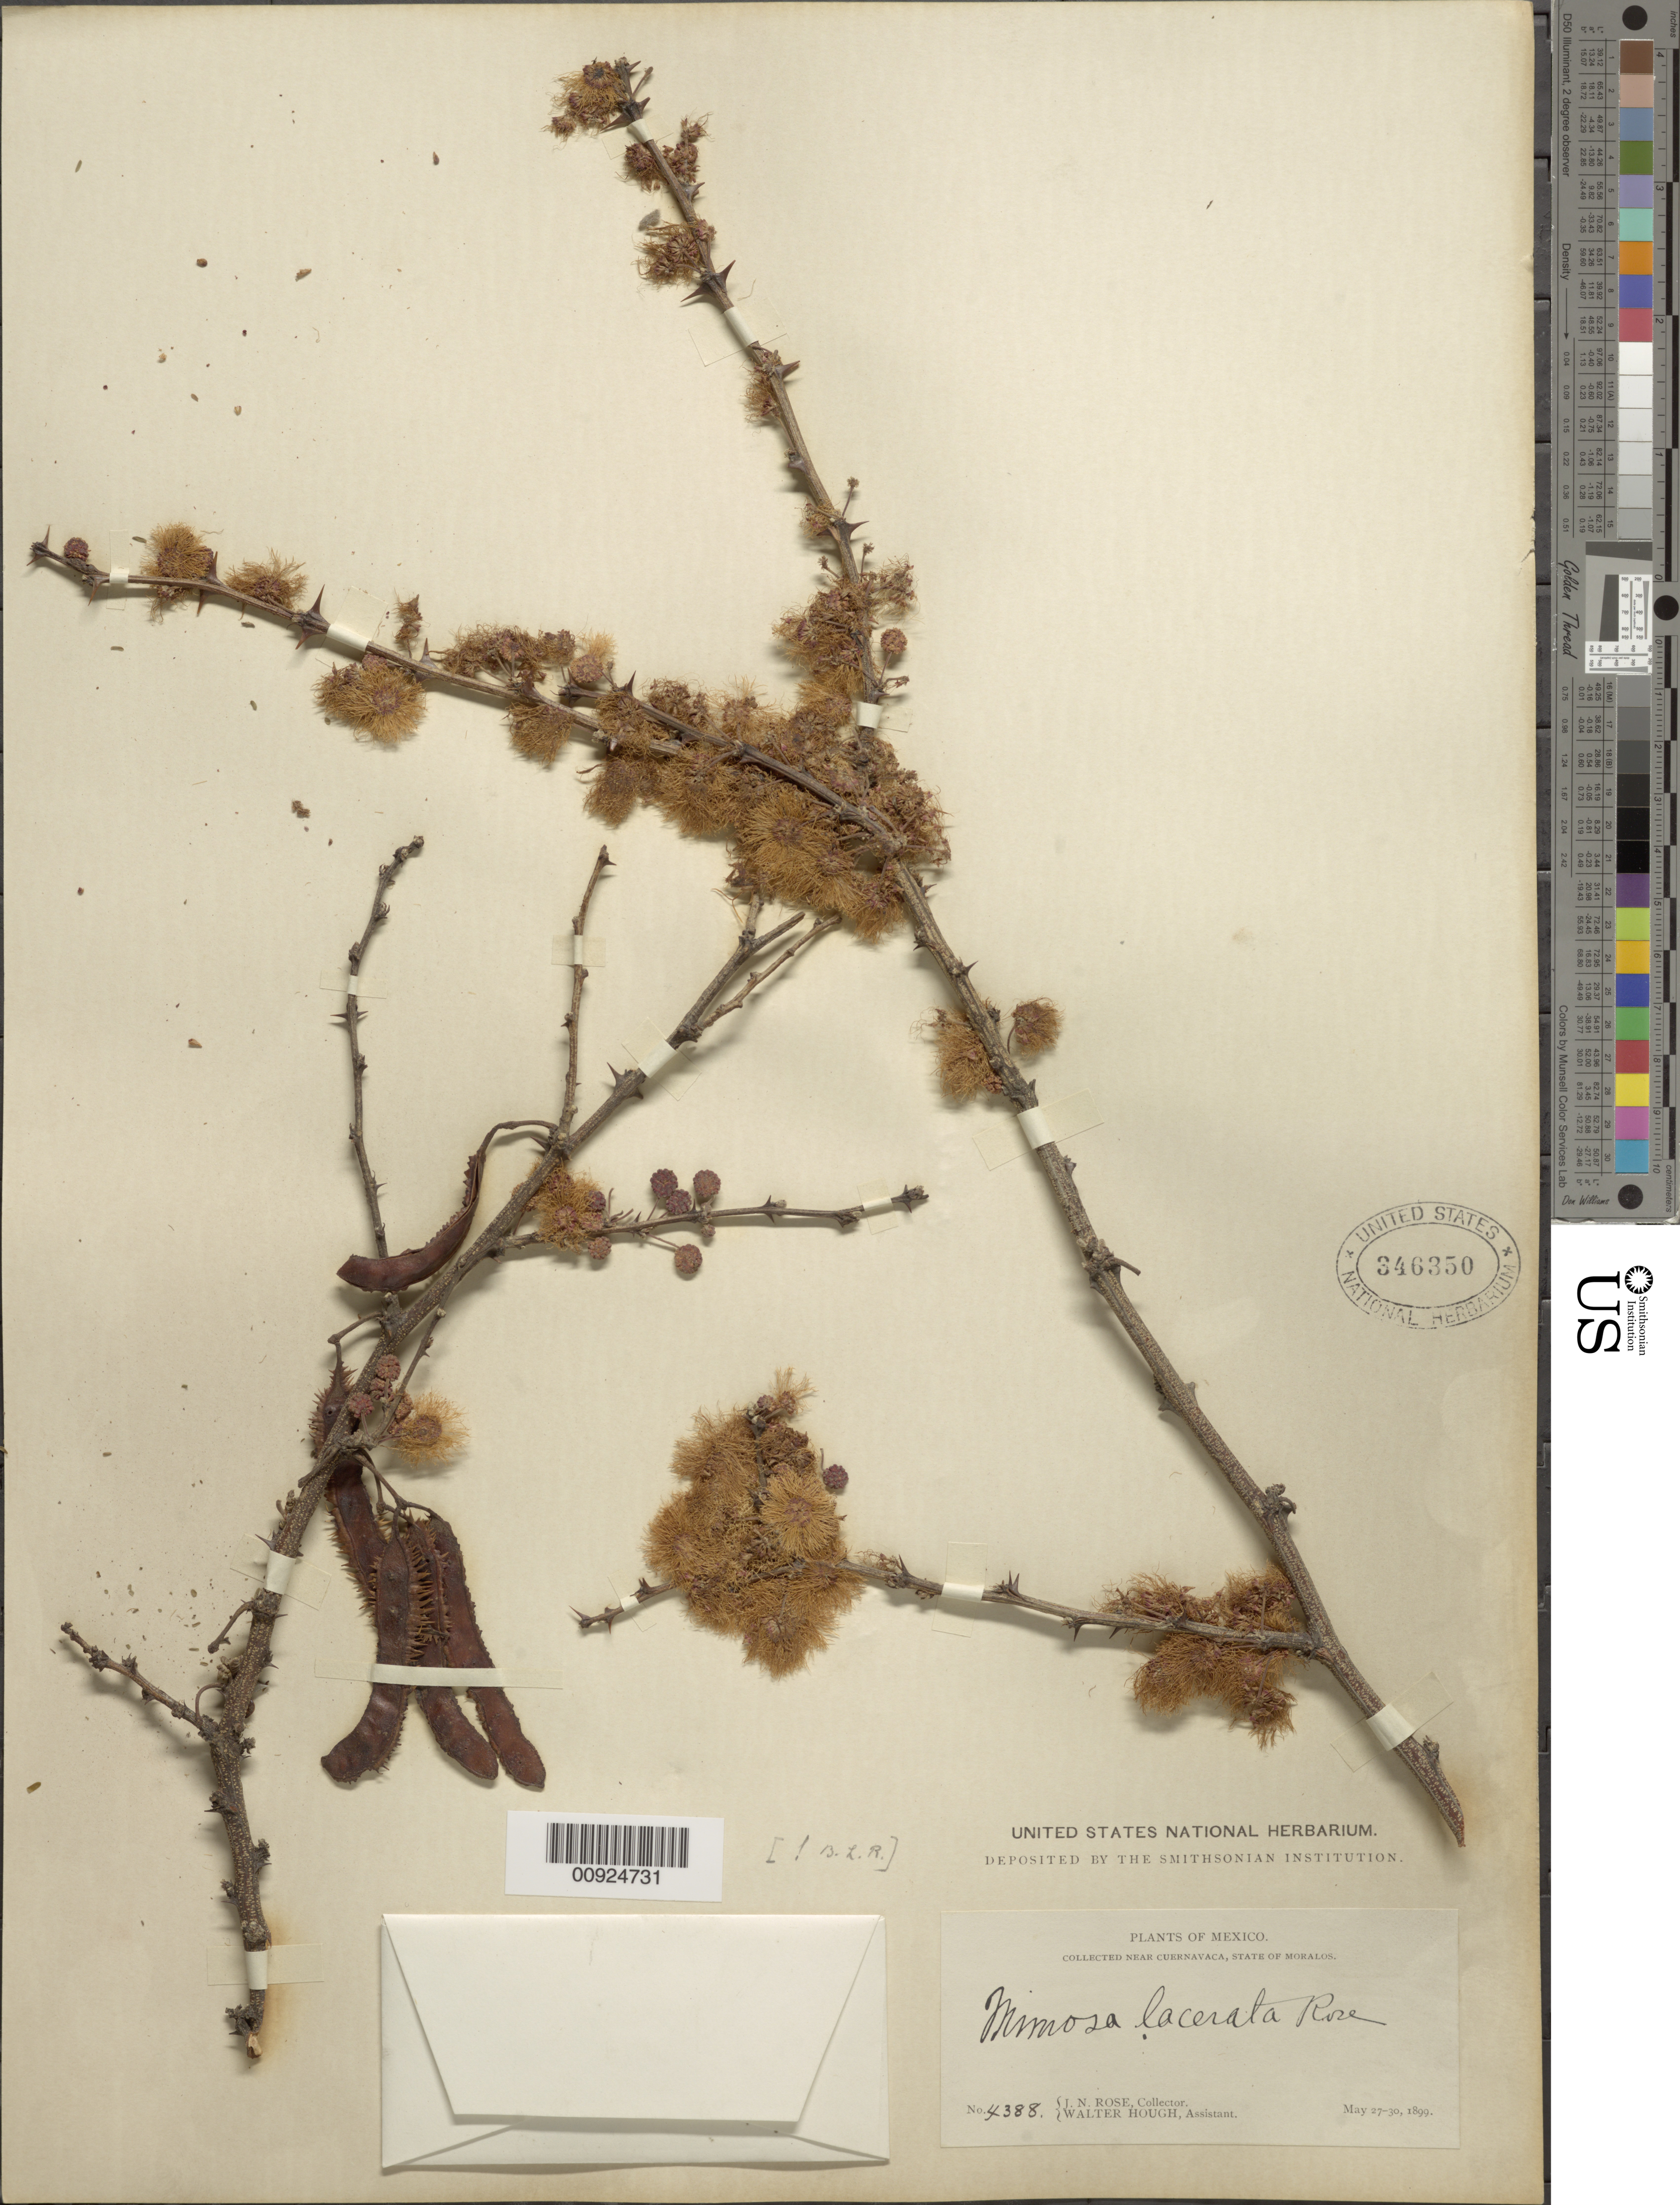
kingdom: Plantae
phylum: Tracheophyta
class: Magnoliopsida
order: Fabales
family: Fabaceae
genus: Mimosa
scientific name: Mimosa lacerata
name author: Rose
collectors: J. N. Rose & W. Hough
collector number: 4388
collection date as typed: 27 May 1899 to 30 May 1899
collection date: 1899-05-27/1899-05-30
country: Mexico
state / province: Morelos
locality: Near Cuernavaca, State of Morelos.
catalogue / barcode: US 346350